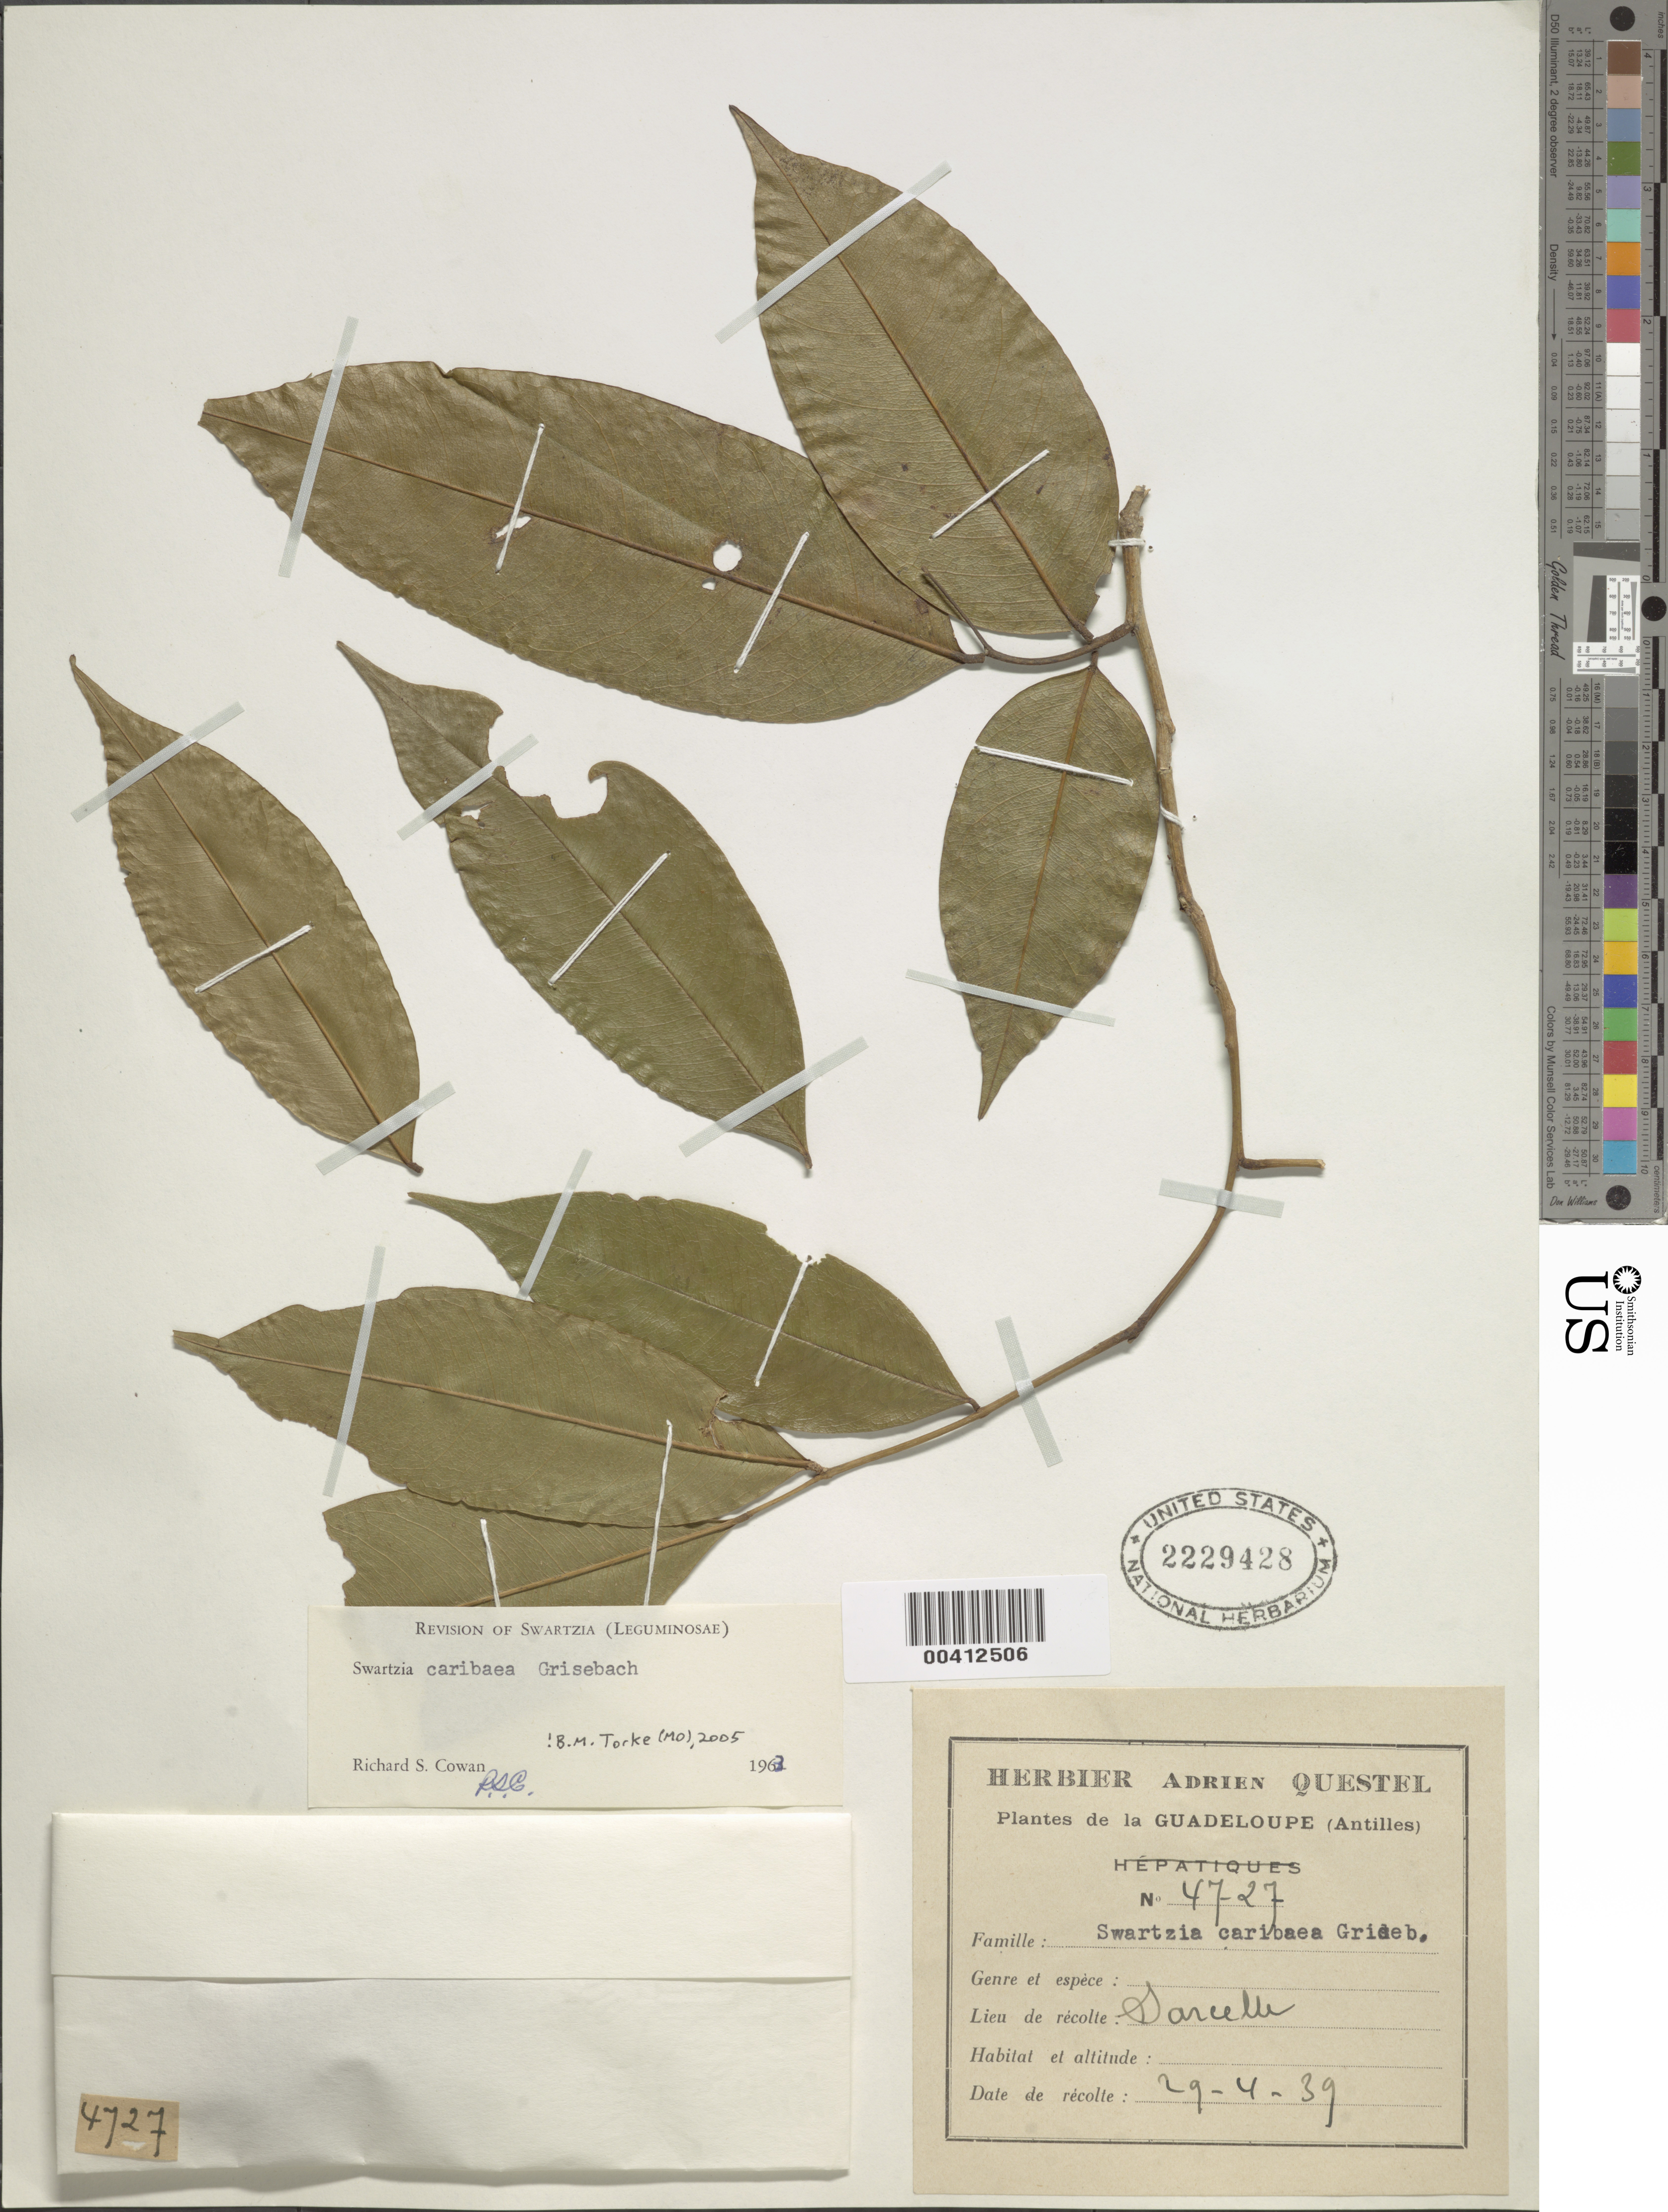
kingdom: Plantae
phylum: Tracheophyta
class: Magnoliopsida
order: Fabales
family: Fabaceae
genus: Swartzia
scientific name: Swartzia caribaea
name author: Griseb.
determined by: Cowan, R. S.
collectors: A. Questel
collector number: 4727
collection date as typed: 29 Apr 1939 or 29 Apr 1839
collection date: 1839-04-29 or 1939-04-29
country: Guadeloupe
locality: Sarcelle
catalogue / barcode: US 2229428